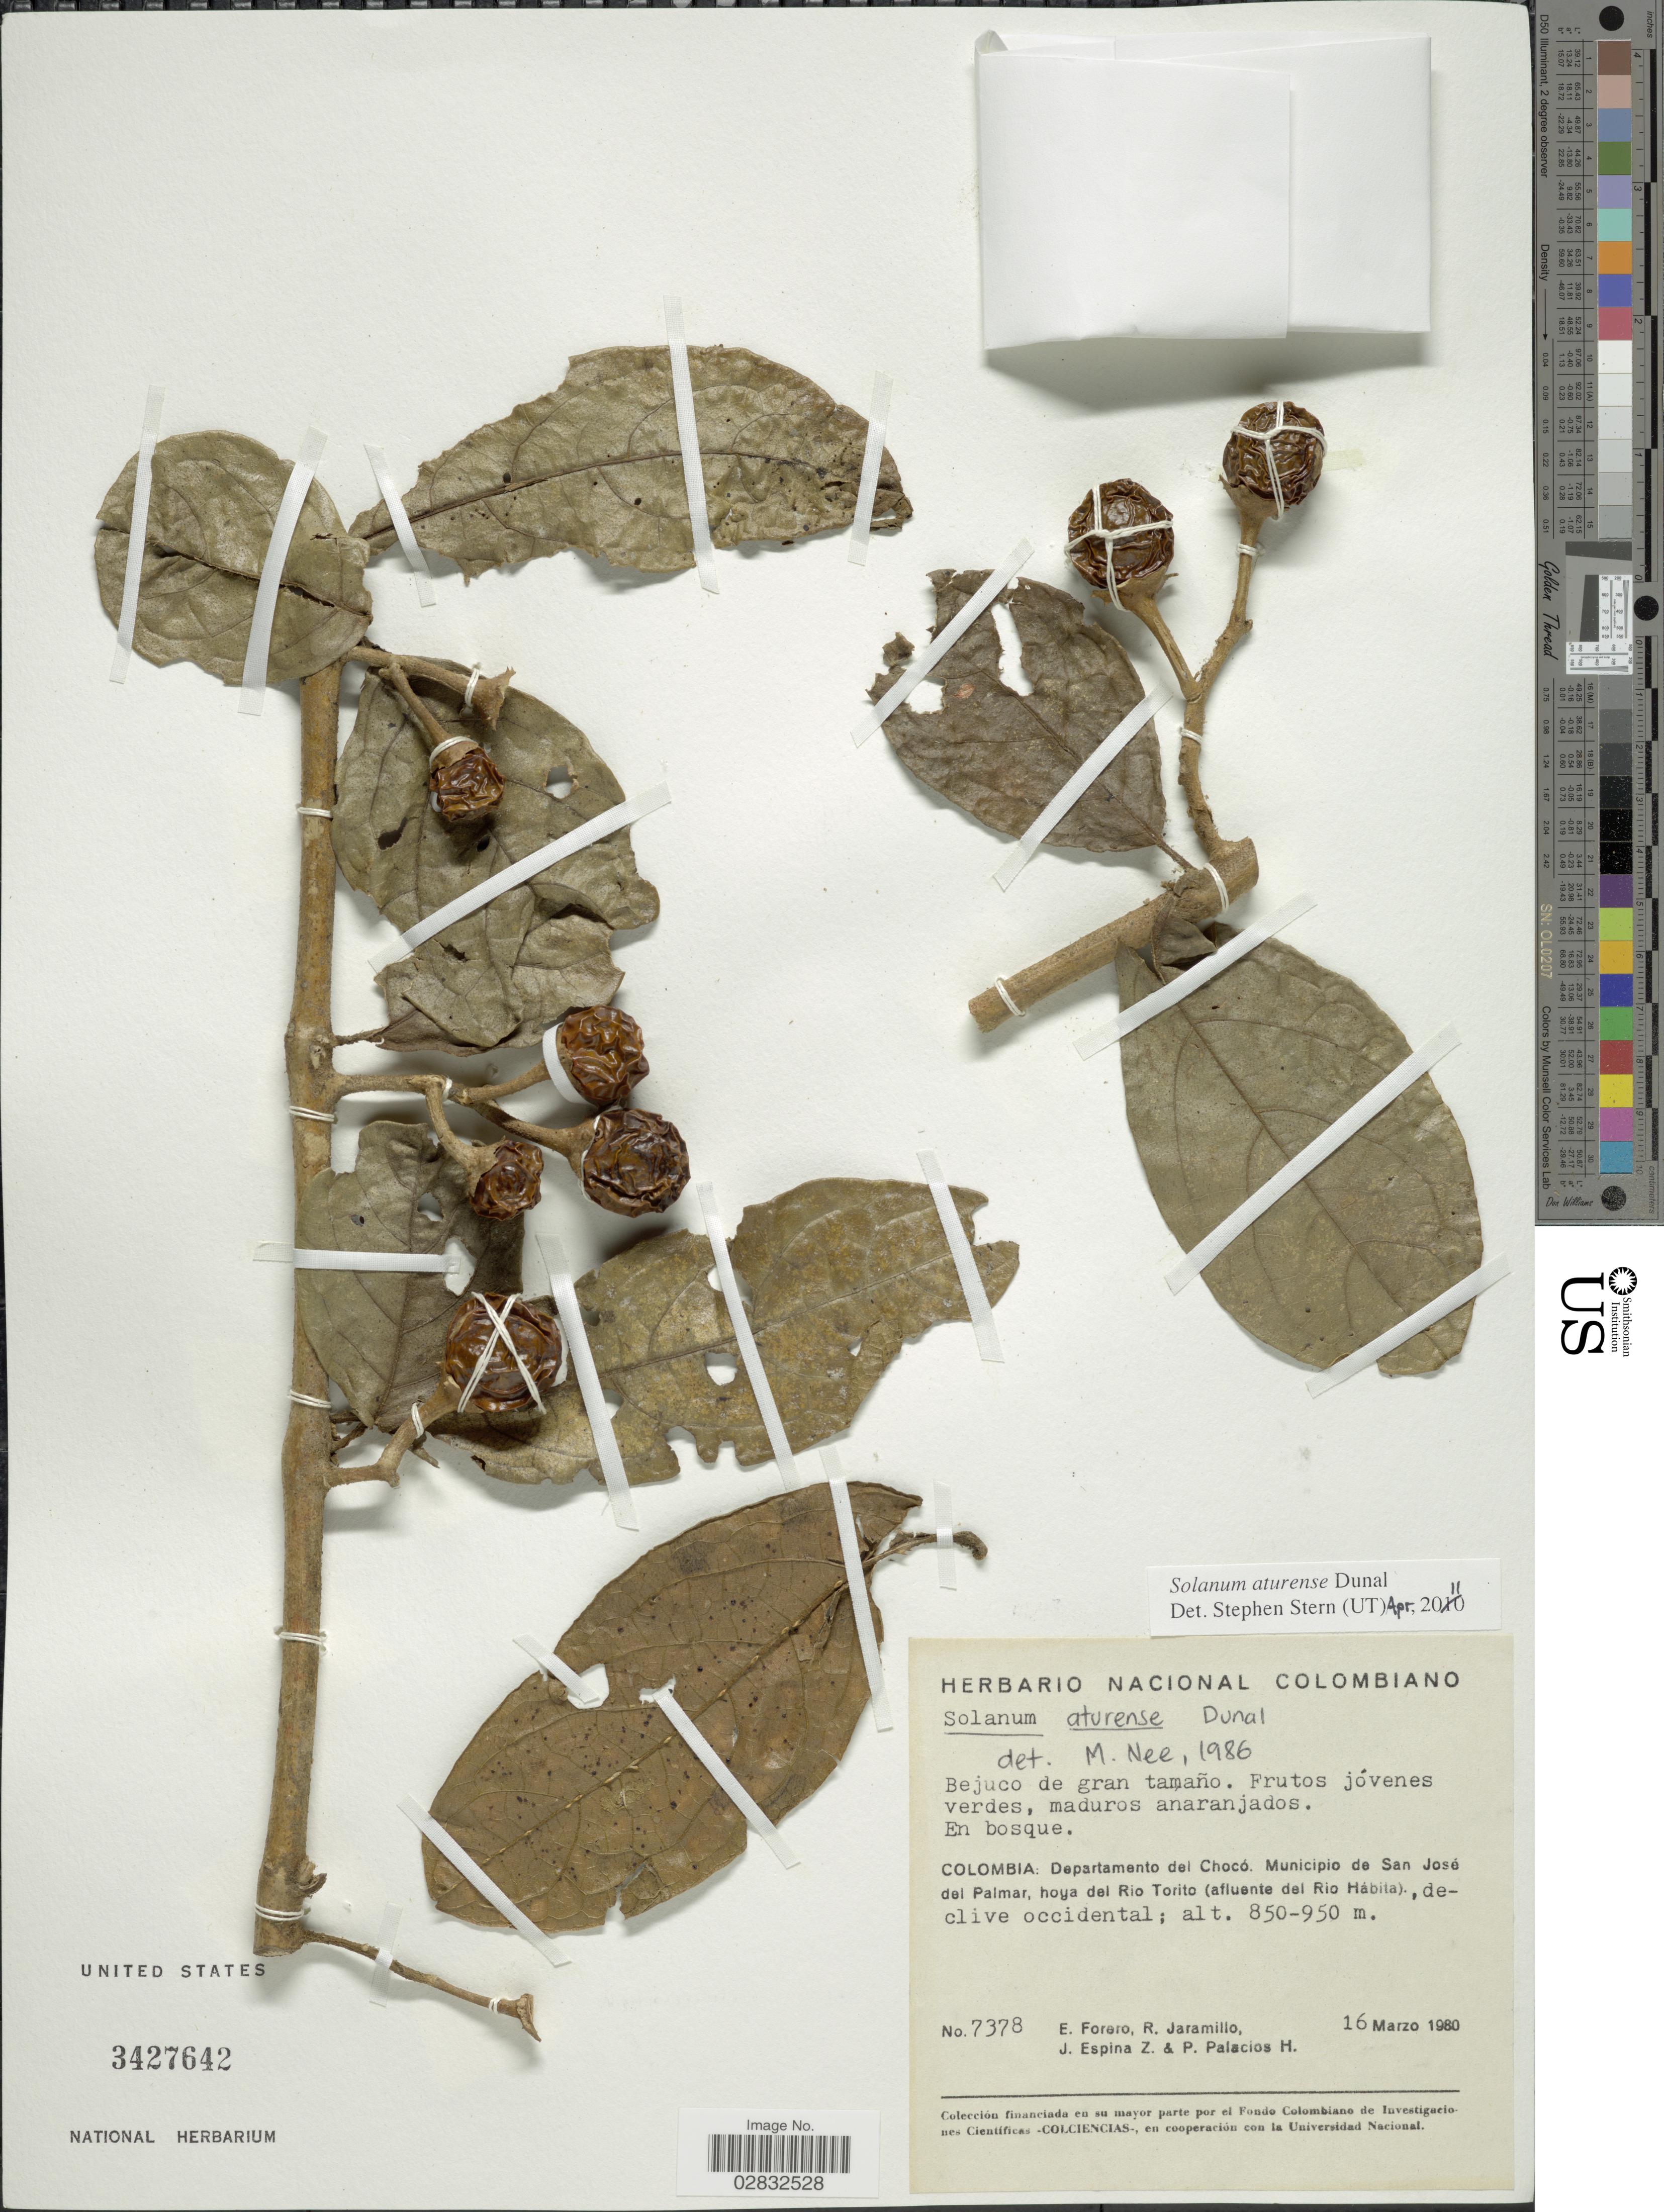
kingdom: Plantae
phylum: Tracheophyta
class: Magnoliopsida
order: Solanales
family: Solanaceae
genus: Solanum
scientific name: Solanum aturense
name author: Dunal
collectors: E. Forero, R. Jaramillo M., J. Espina Z. & P. Palacios H.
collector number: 7378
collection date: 1980-03-16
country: Colombia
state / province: Chocó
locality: Departamento del Chocó, Municipio de San José del Palmar, hoya del Rio Torito (afluente del Rio Hábita), declive occidental.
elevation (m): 850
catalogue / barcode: US 3427642